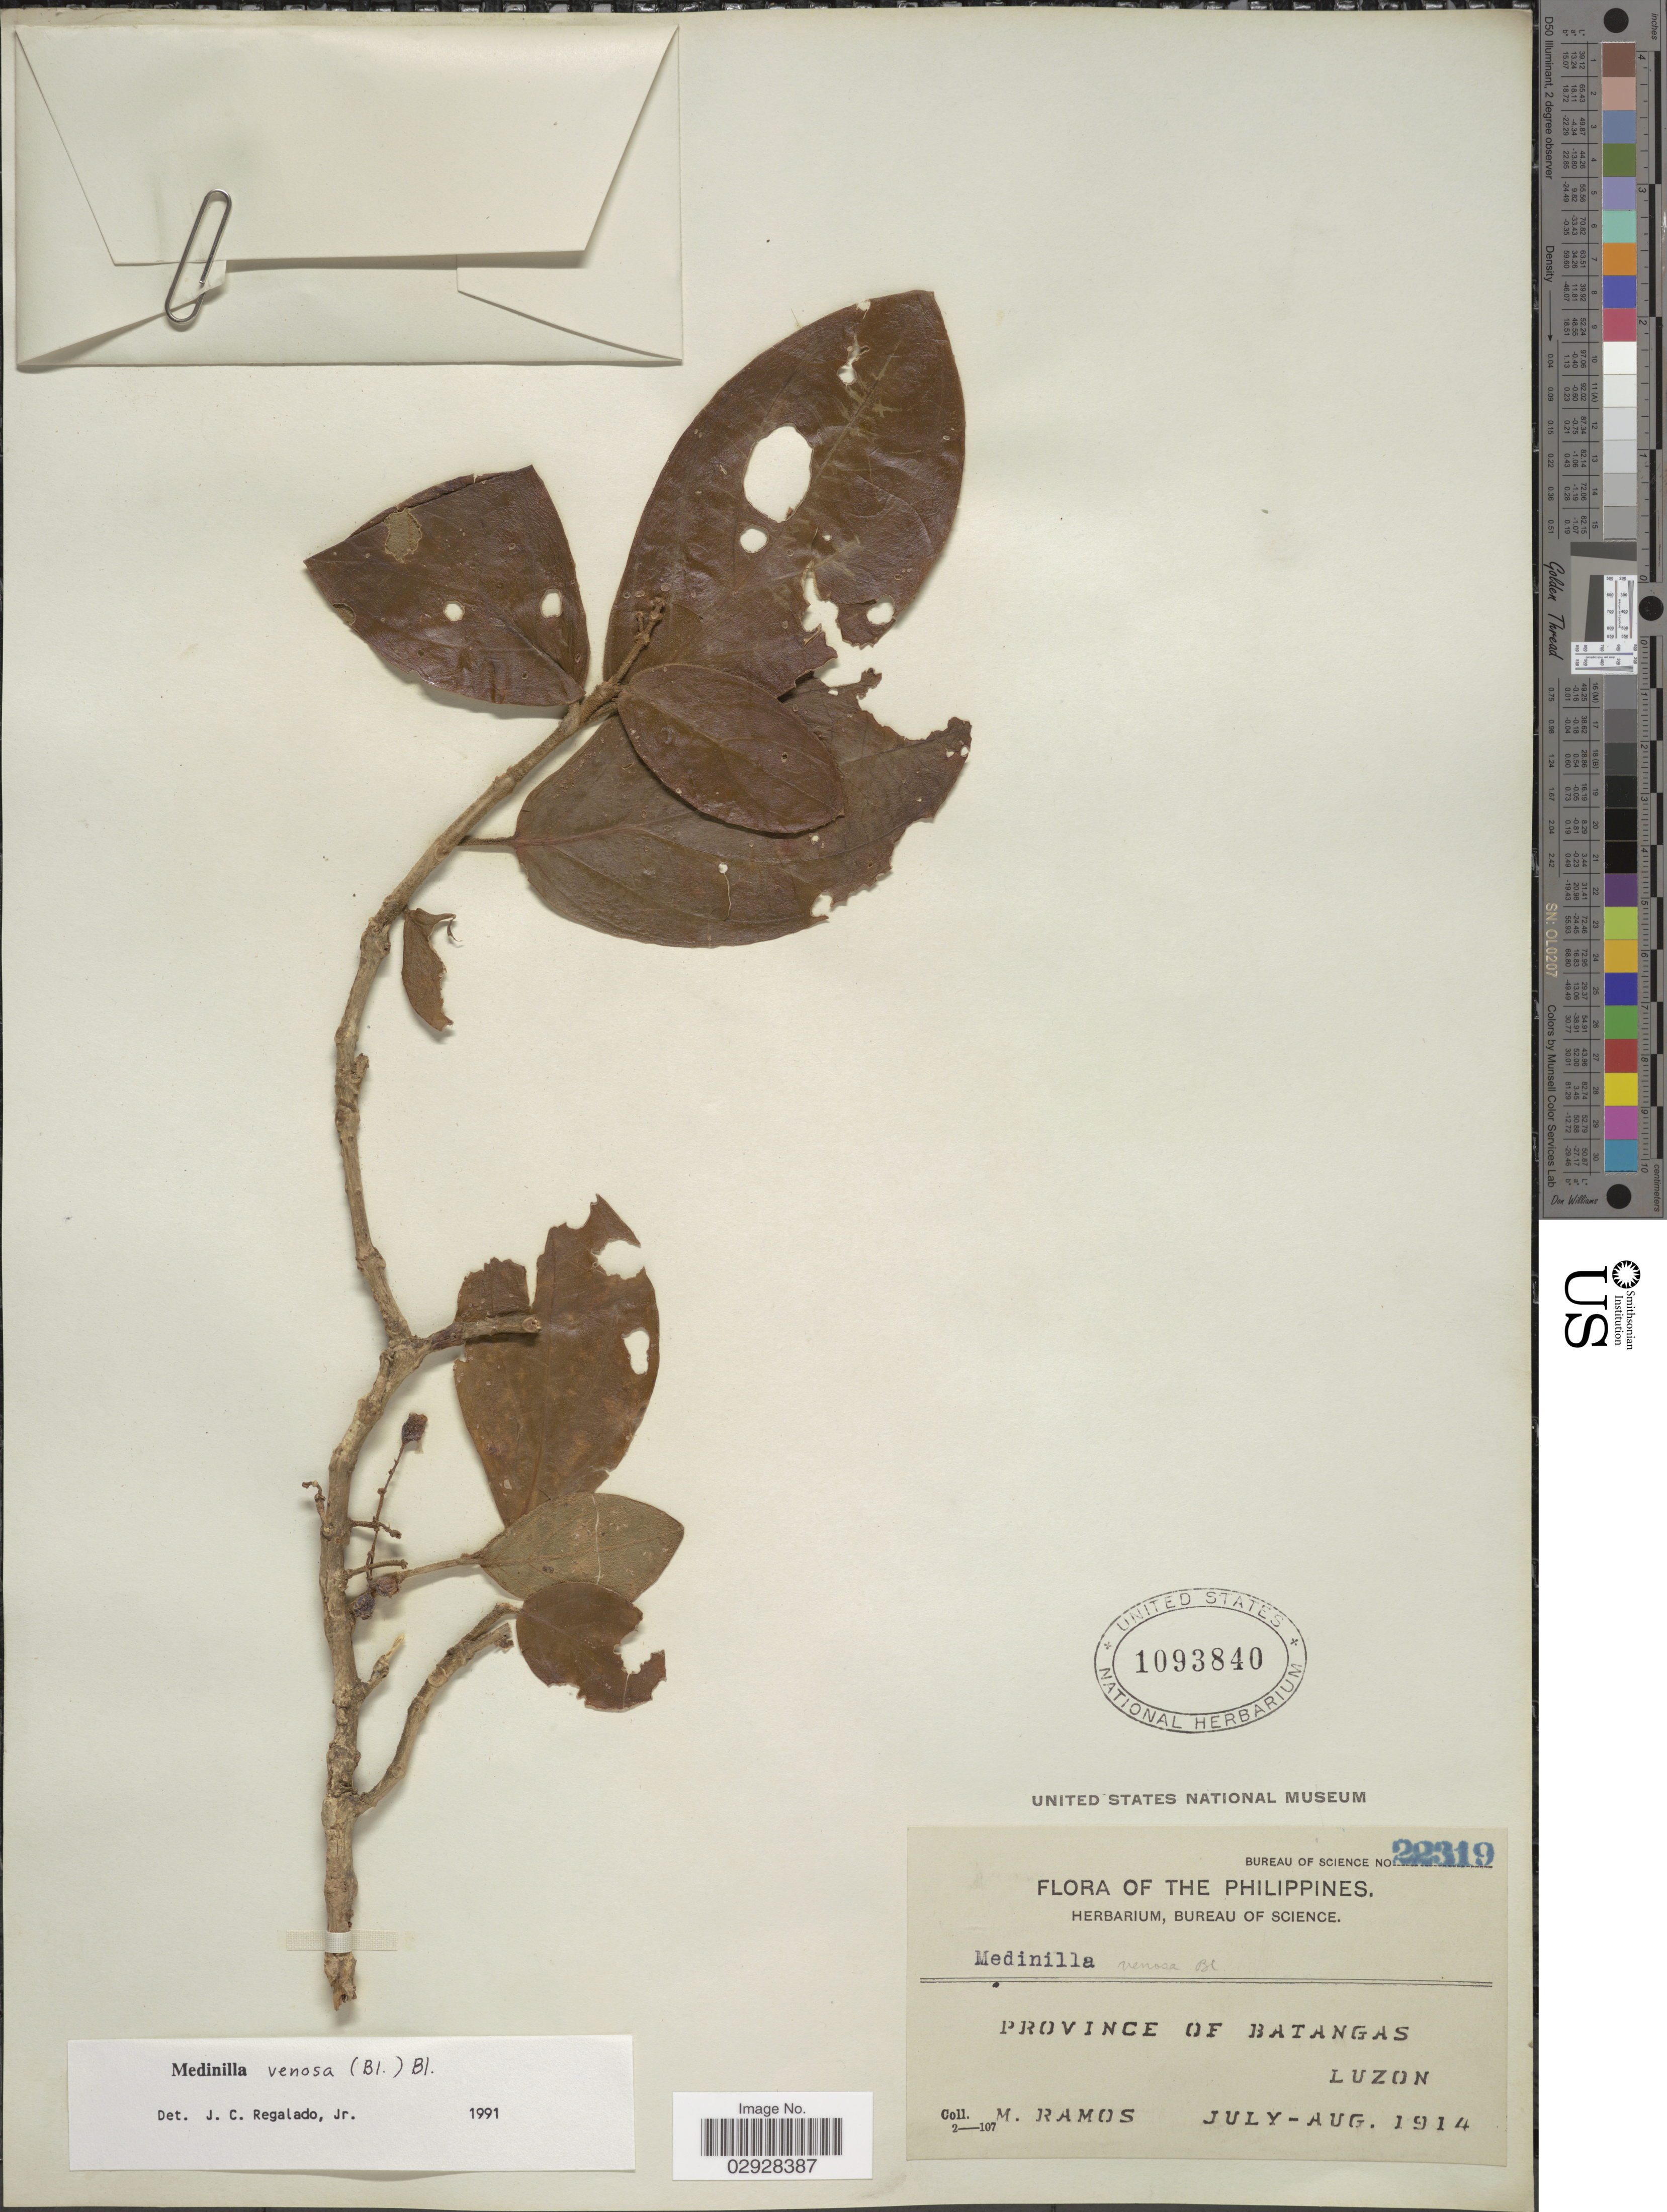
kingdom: Plantae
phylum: Tracheophyta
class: Magnoliopsida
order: Myrtales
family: Melastomataceae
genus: Medinilla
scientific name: Medinilla venosa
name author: (Blume) Blume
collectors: M. Ramos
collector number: Bureau of Science 22319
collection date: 1914-07/1914-08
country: Philippines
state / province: Calabarzon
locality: Province of Batangas, Luzon.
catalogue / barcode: US 1093840